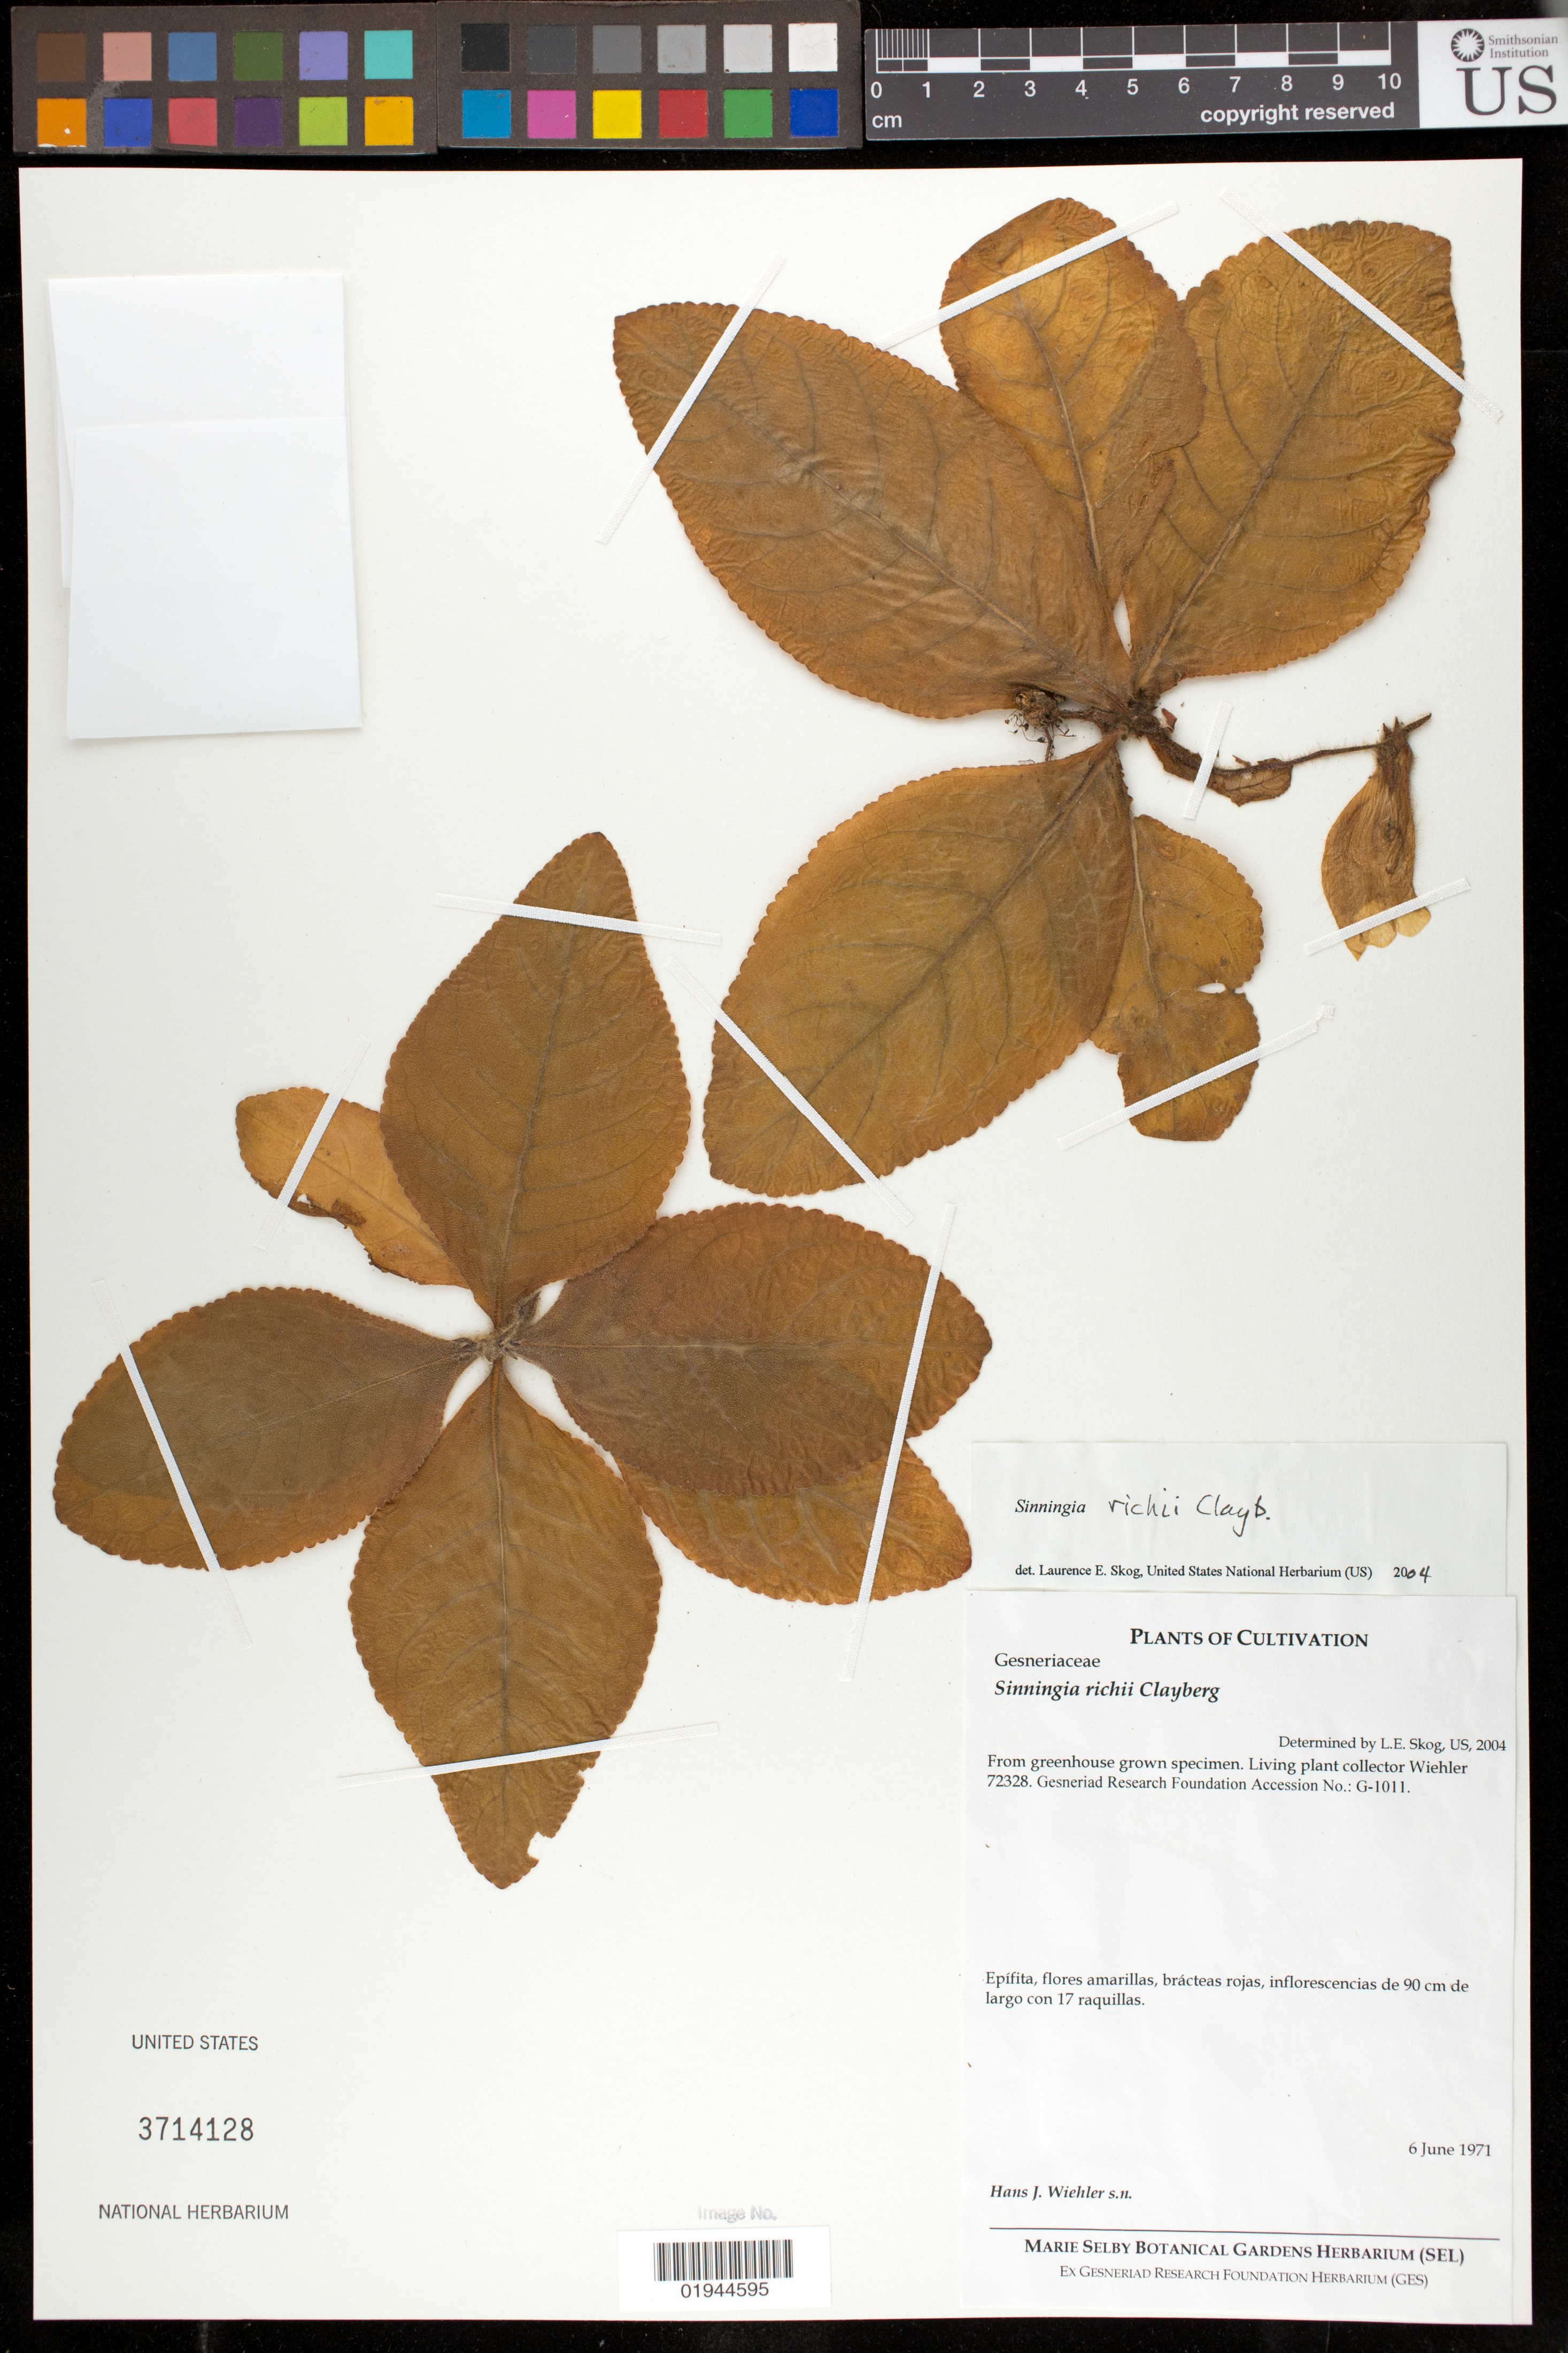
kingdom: Plantae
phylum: Tracheophyta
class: Magnoliopsida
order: Lamiales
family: Gesneriaceae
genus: Sinningia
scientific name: Sinningia richii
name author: Clayberg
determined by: Skog, Laurence E.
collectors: H. J. Wiehler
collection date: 1971-06-06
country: United States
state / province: Florida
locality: Marie Selby Botanical Gardens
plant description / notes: From greenhouse grown specimen. Living plant collector Wiehler 72328.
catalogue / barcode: US 3714128